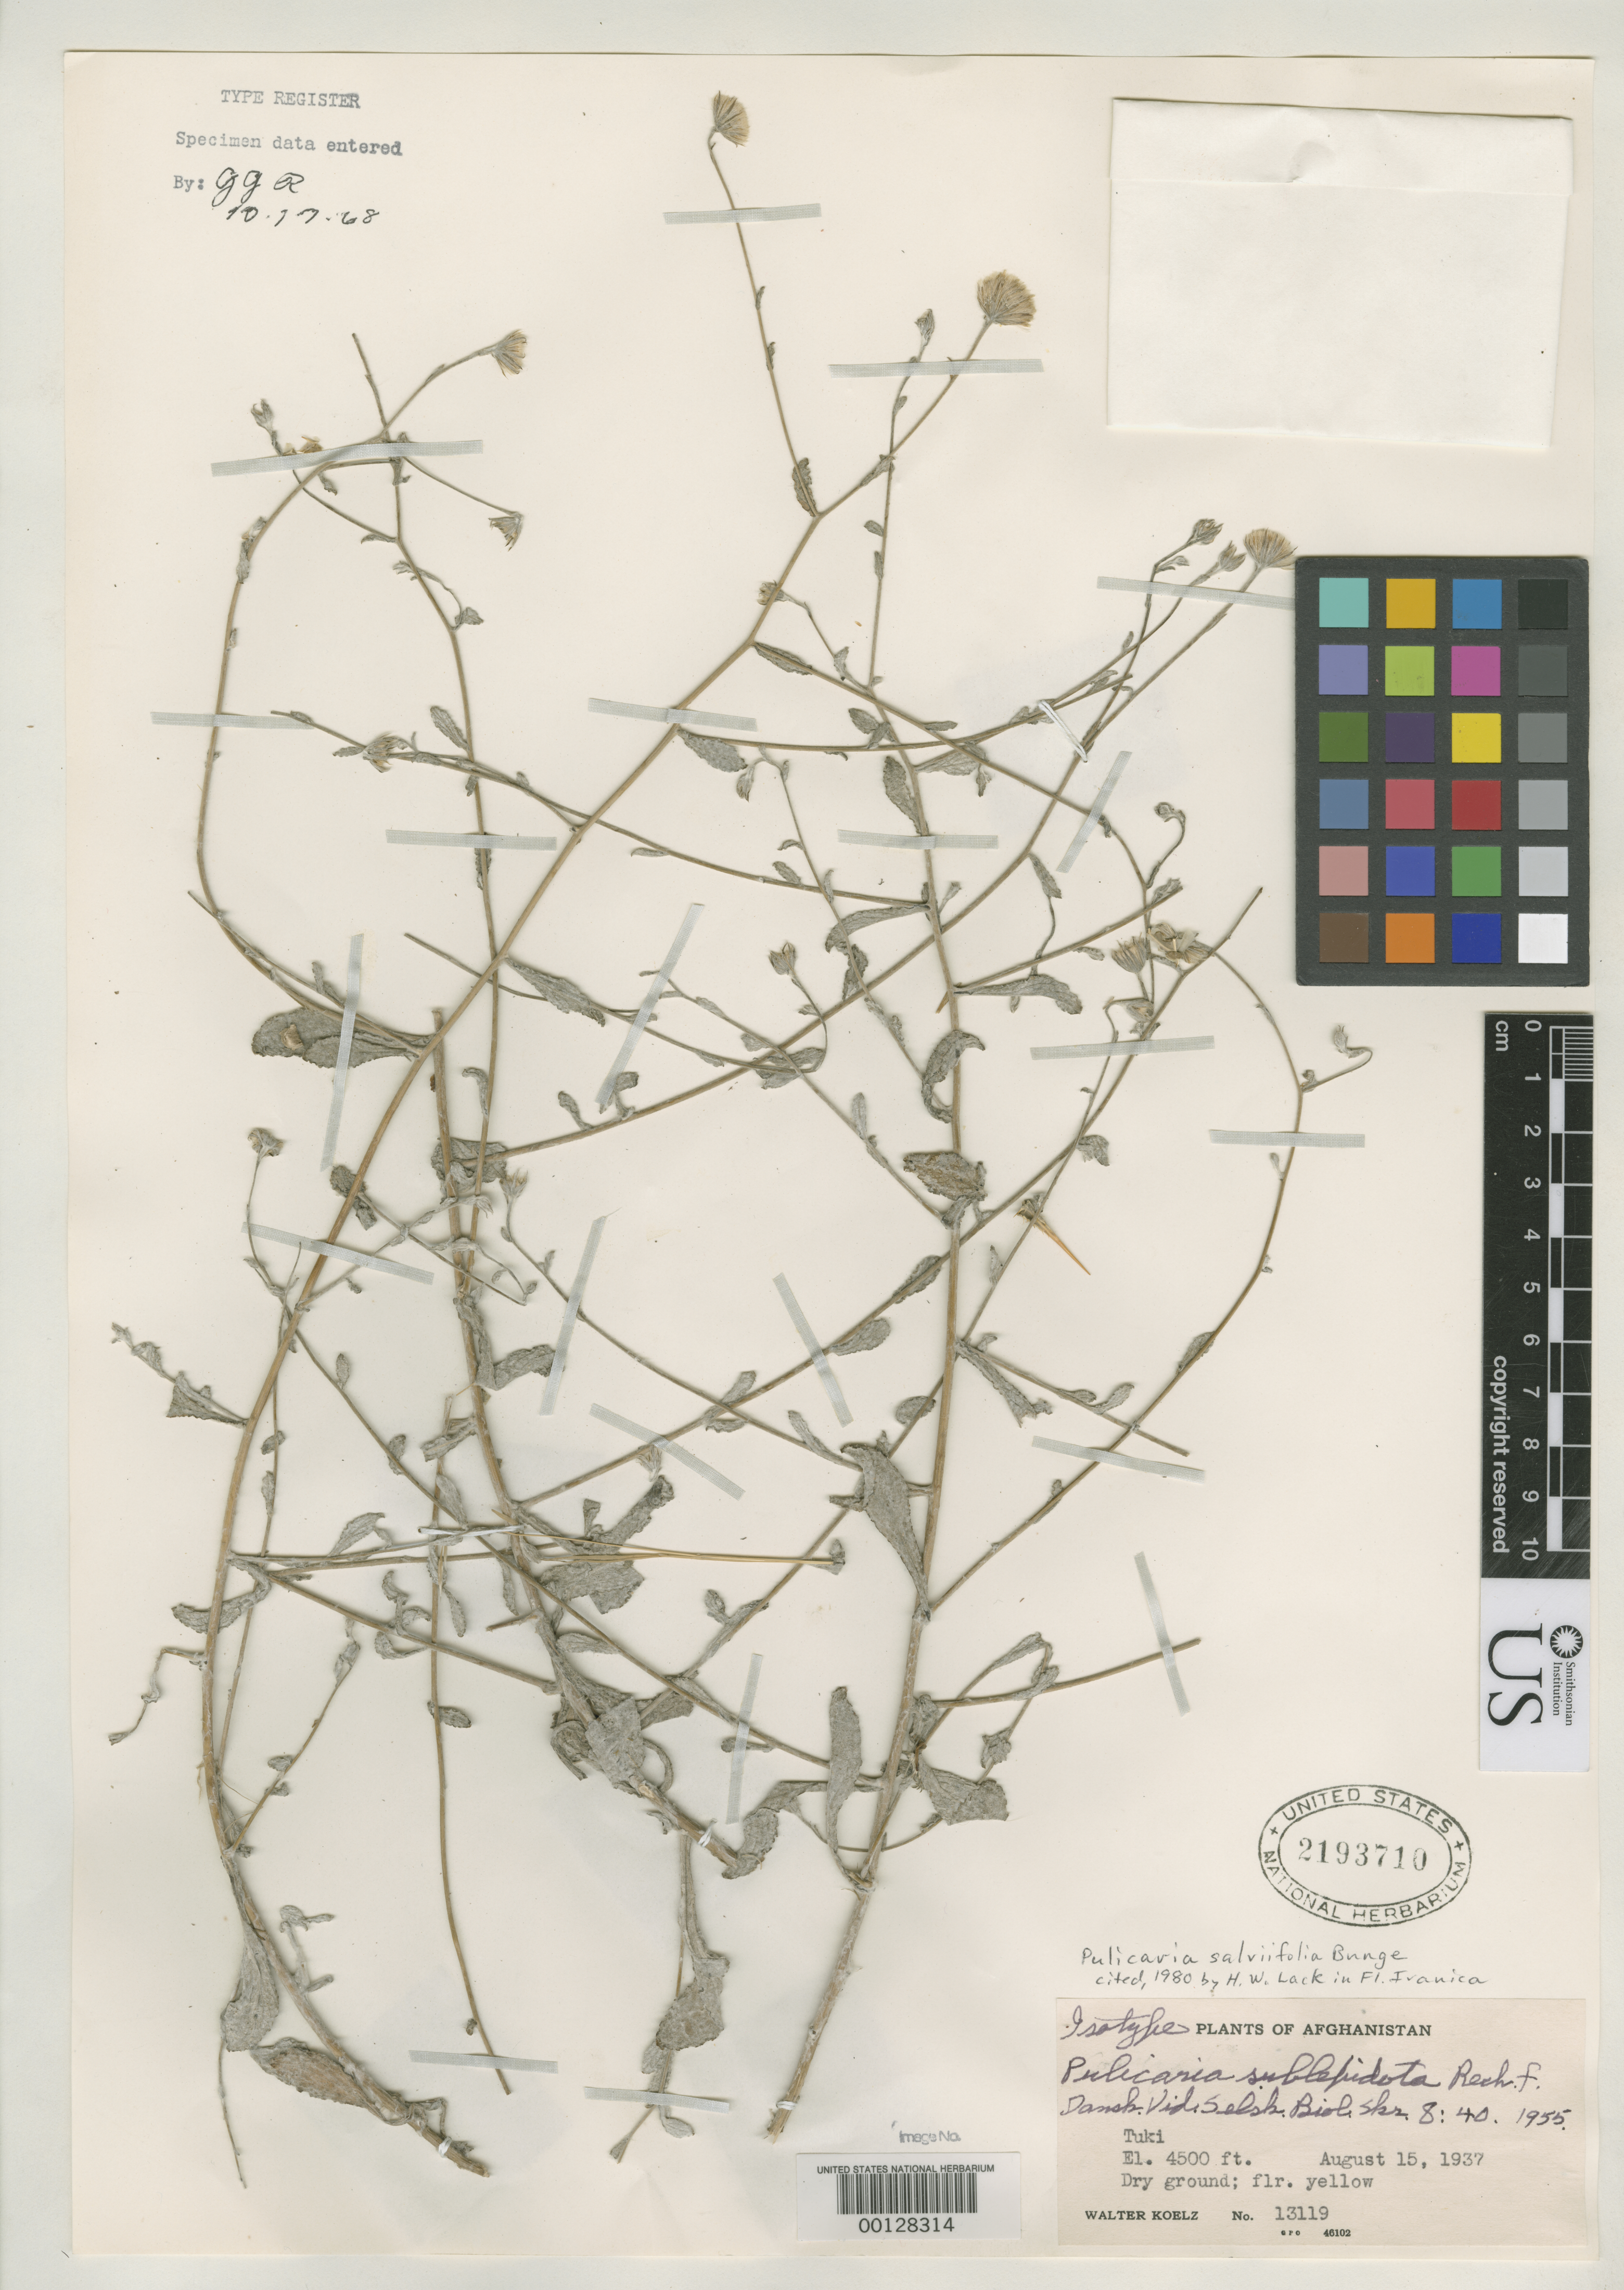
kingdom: Plantae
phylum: Tracheophyta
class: Magnoliopsida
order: Asterales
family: Asteraceae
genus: Pulicaria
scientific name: Pulicaria sublepidota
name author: Rech. f.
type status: Isotype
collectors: W. N. Koelz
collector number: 13119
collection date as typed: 15 Aug 1937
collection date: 1937-08-15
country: Afghanistan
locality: Tuki.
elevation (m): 1372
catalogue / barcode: US 2193710